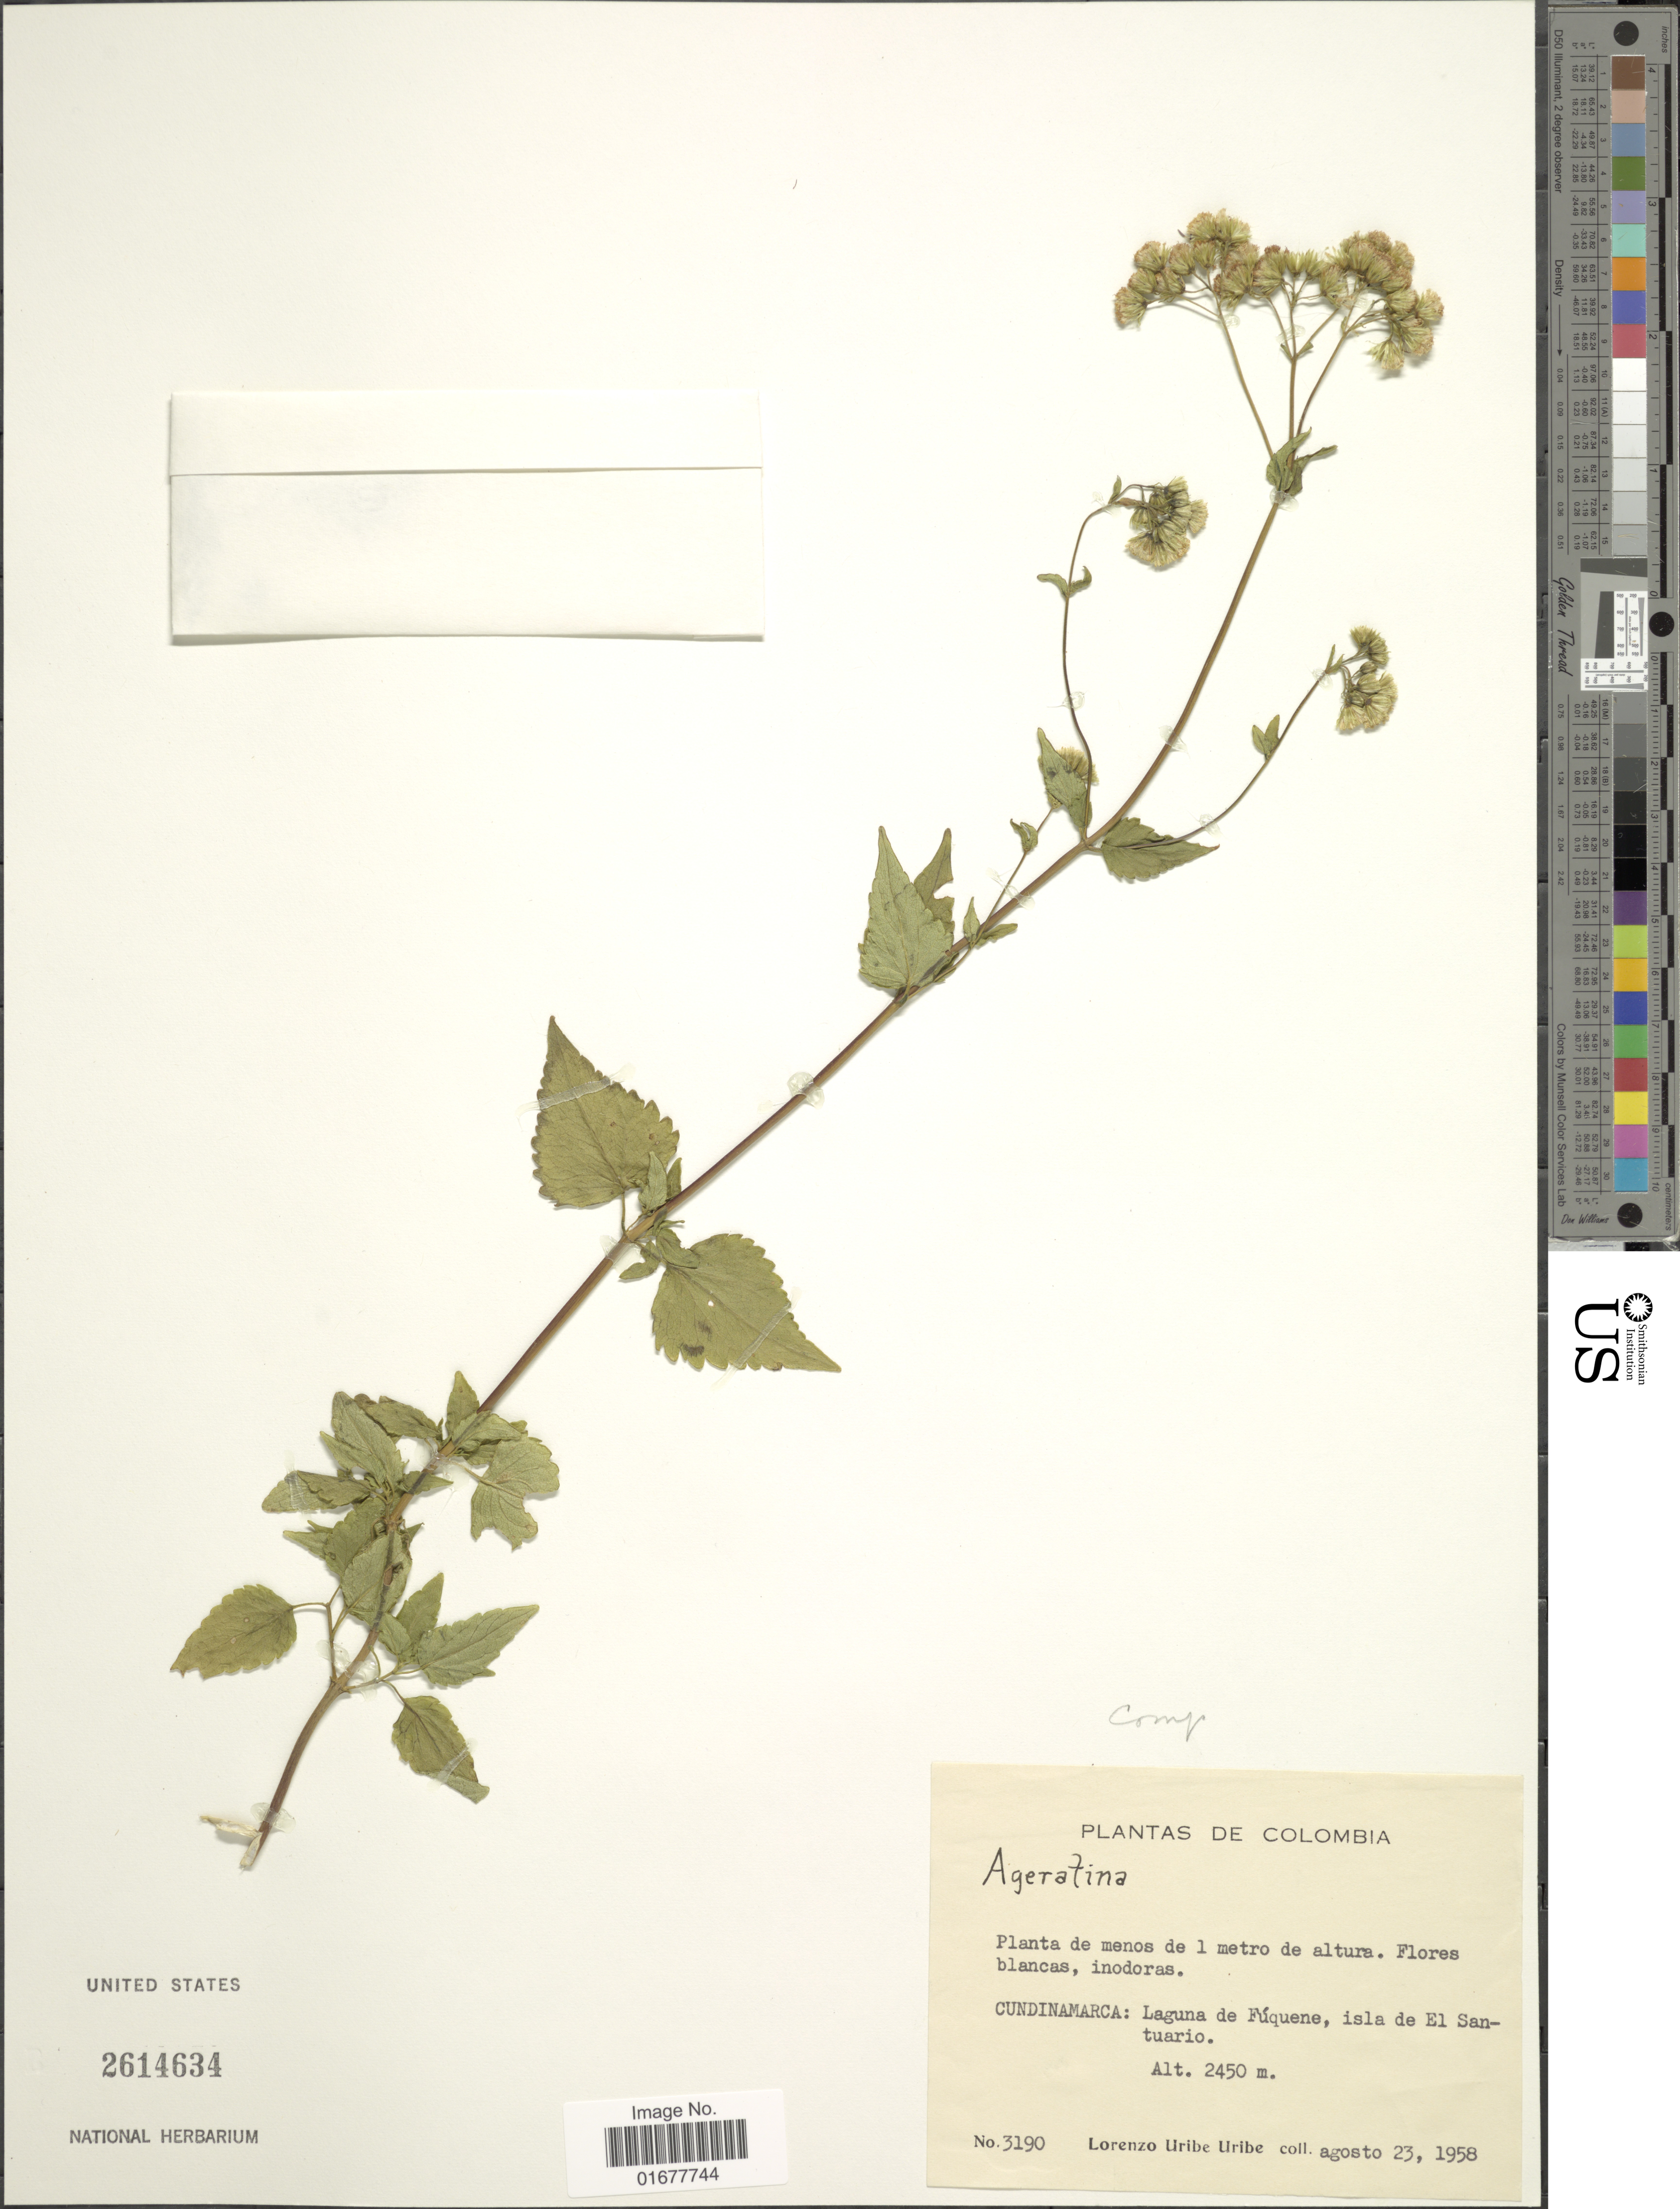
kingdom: Plantae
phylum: Tracheophyta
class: Magnoliopsida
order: Asterales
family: Asteraceae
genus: Ageratina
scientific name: Ageratina gracilis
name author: (Kunth) R.M. King & H. Rob.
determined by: Ávila, F. A.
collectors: L. Uribe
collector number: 3190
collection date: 1958-08-23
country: Colombia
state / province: Cundinamarca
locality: Laguna de Fuquene, isla de El Santuario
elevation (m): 2450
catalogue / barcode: US 2614634